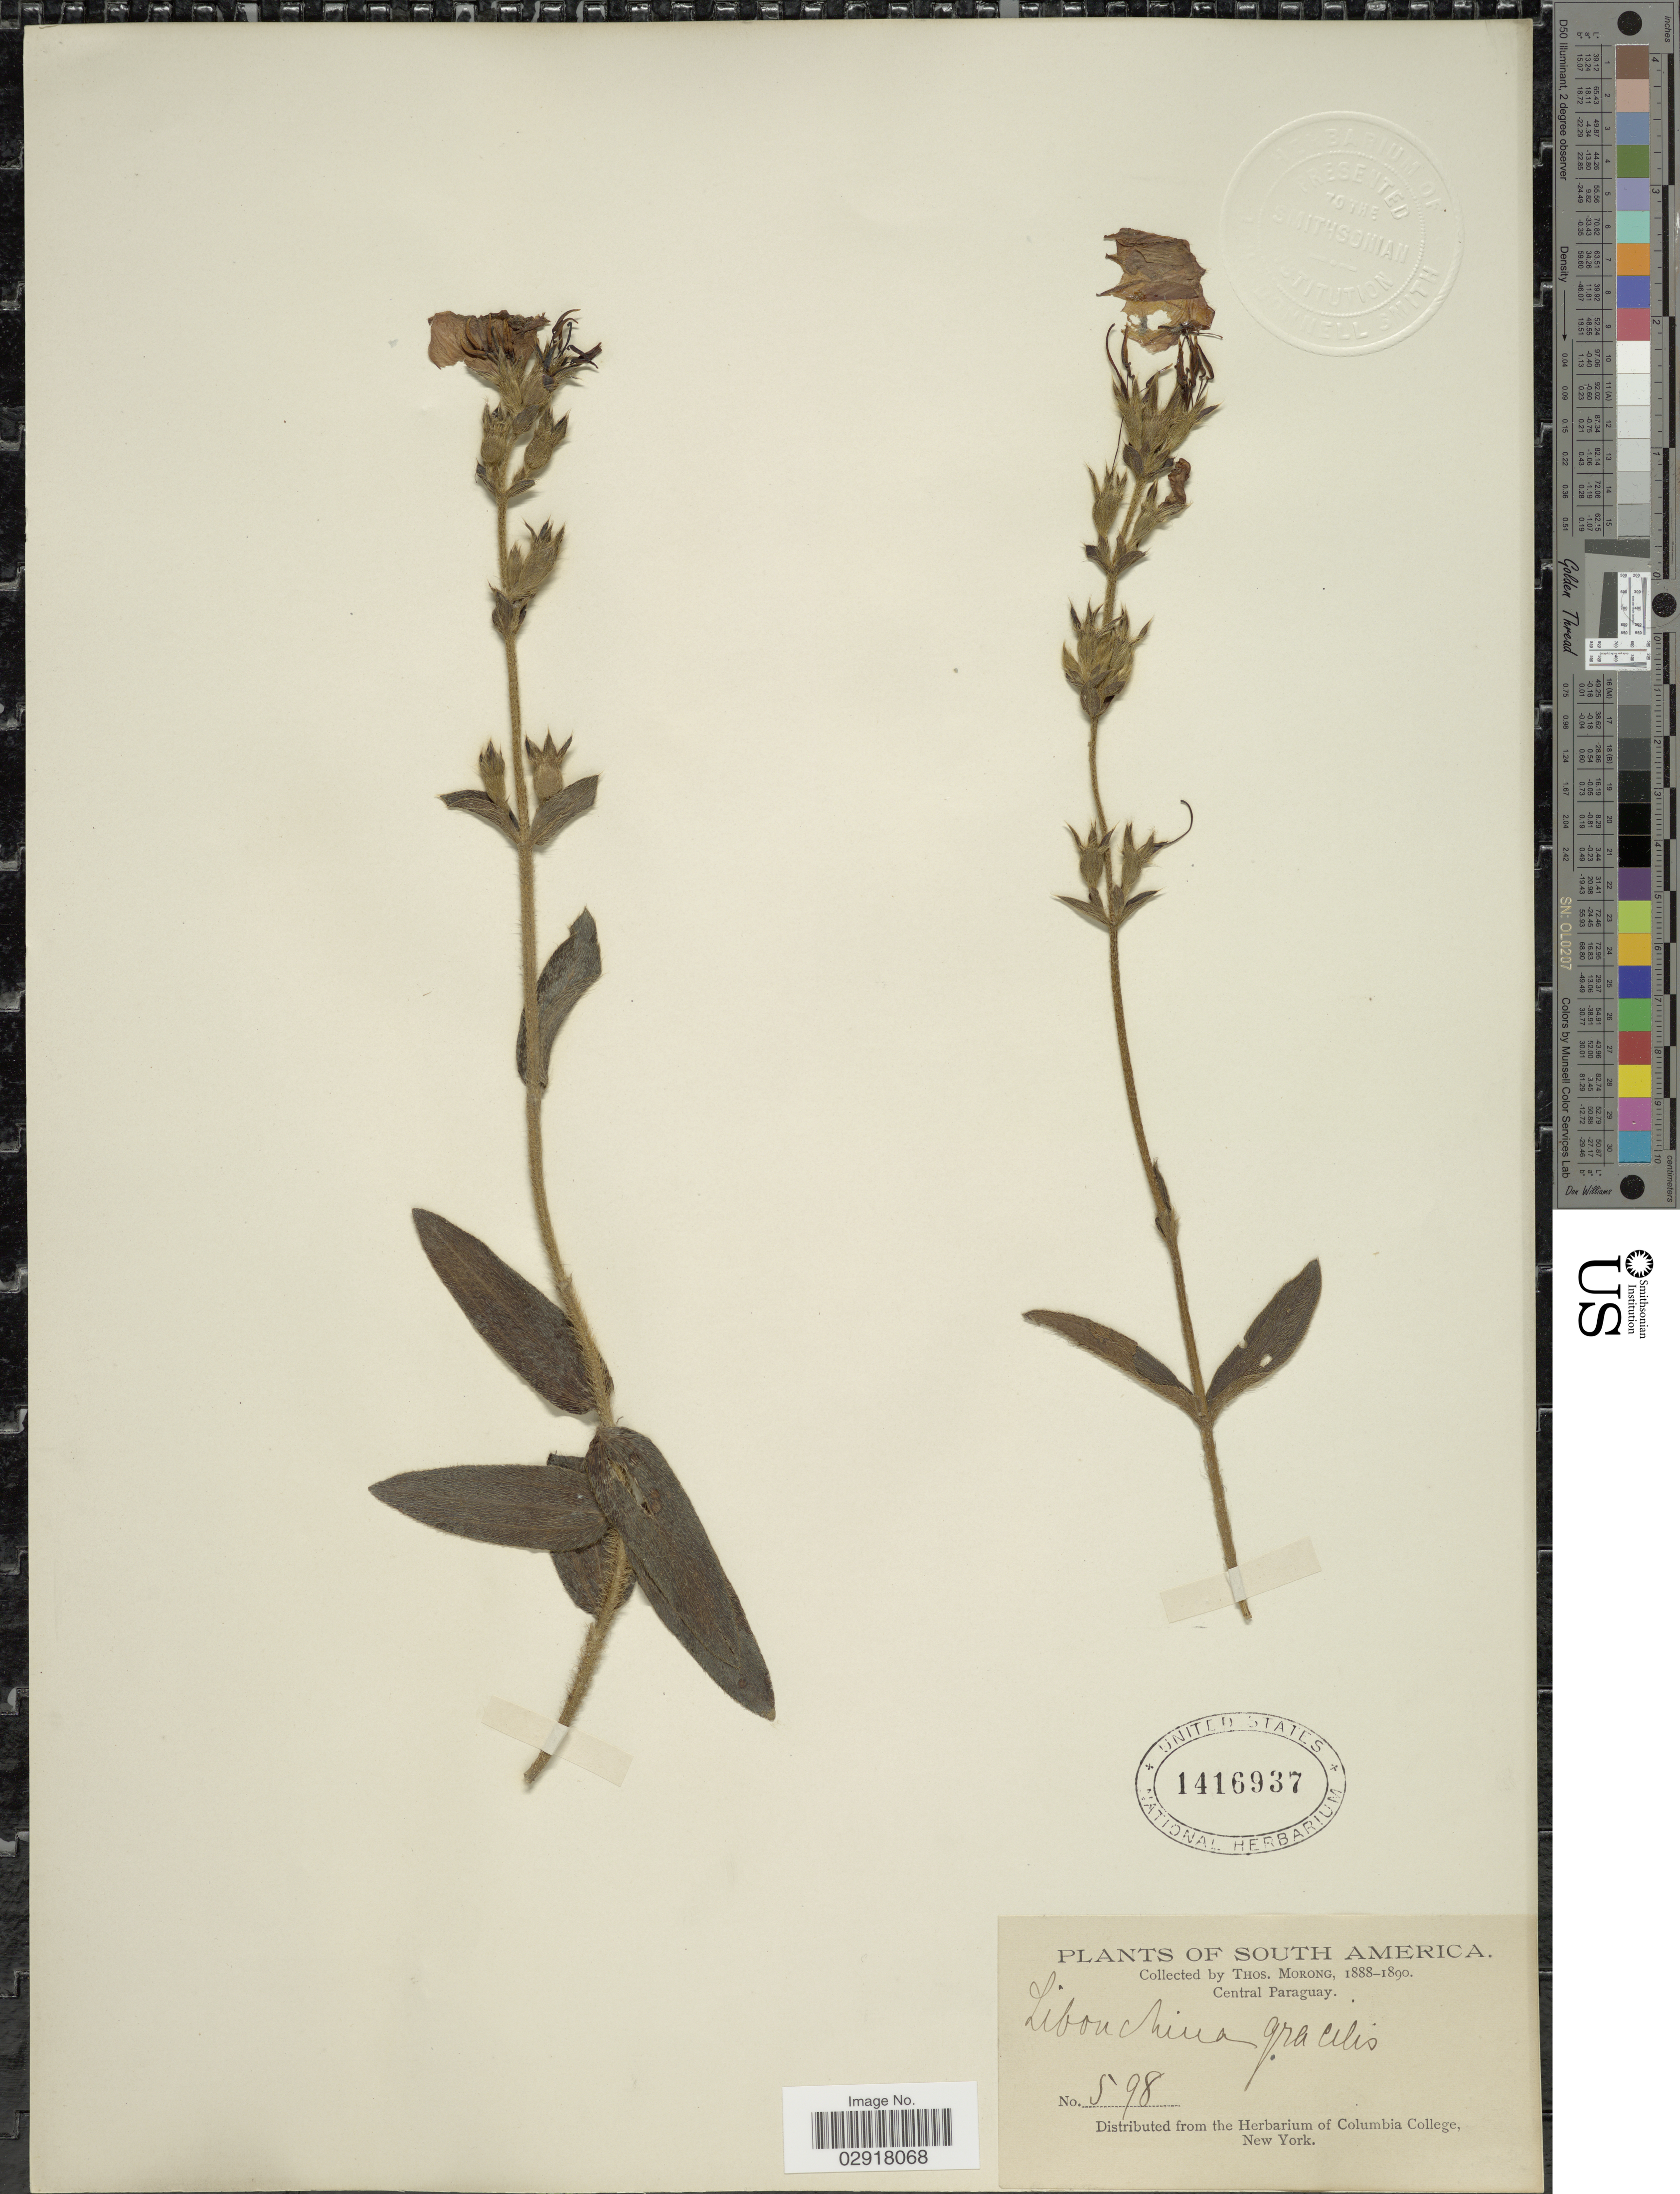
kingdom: Plantae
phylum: Tracheophyta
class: Magnoliopsida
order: Myrtales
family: Melastomataceae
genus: Chaetogastra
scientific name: Chaetogastra gracilis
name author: (Bonpl.) DC.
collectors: ex herb. T. Morong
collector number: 598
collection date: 1888/1890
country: Paraguay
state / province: Central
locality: Central Paraguay.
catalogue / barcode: US 1416937